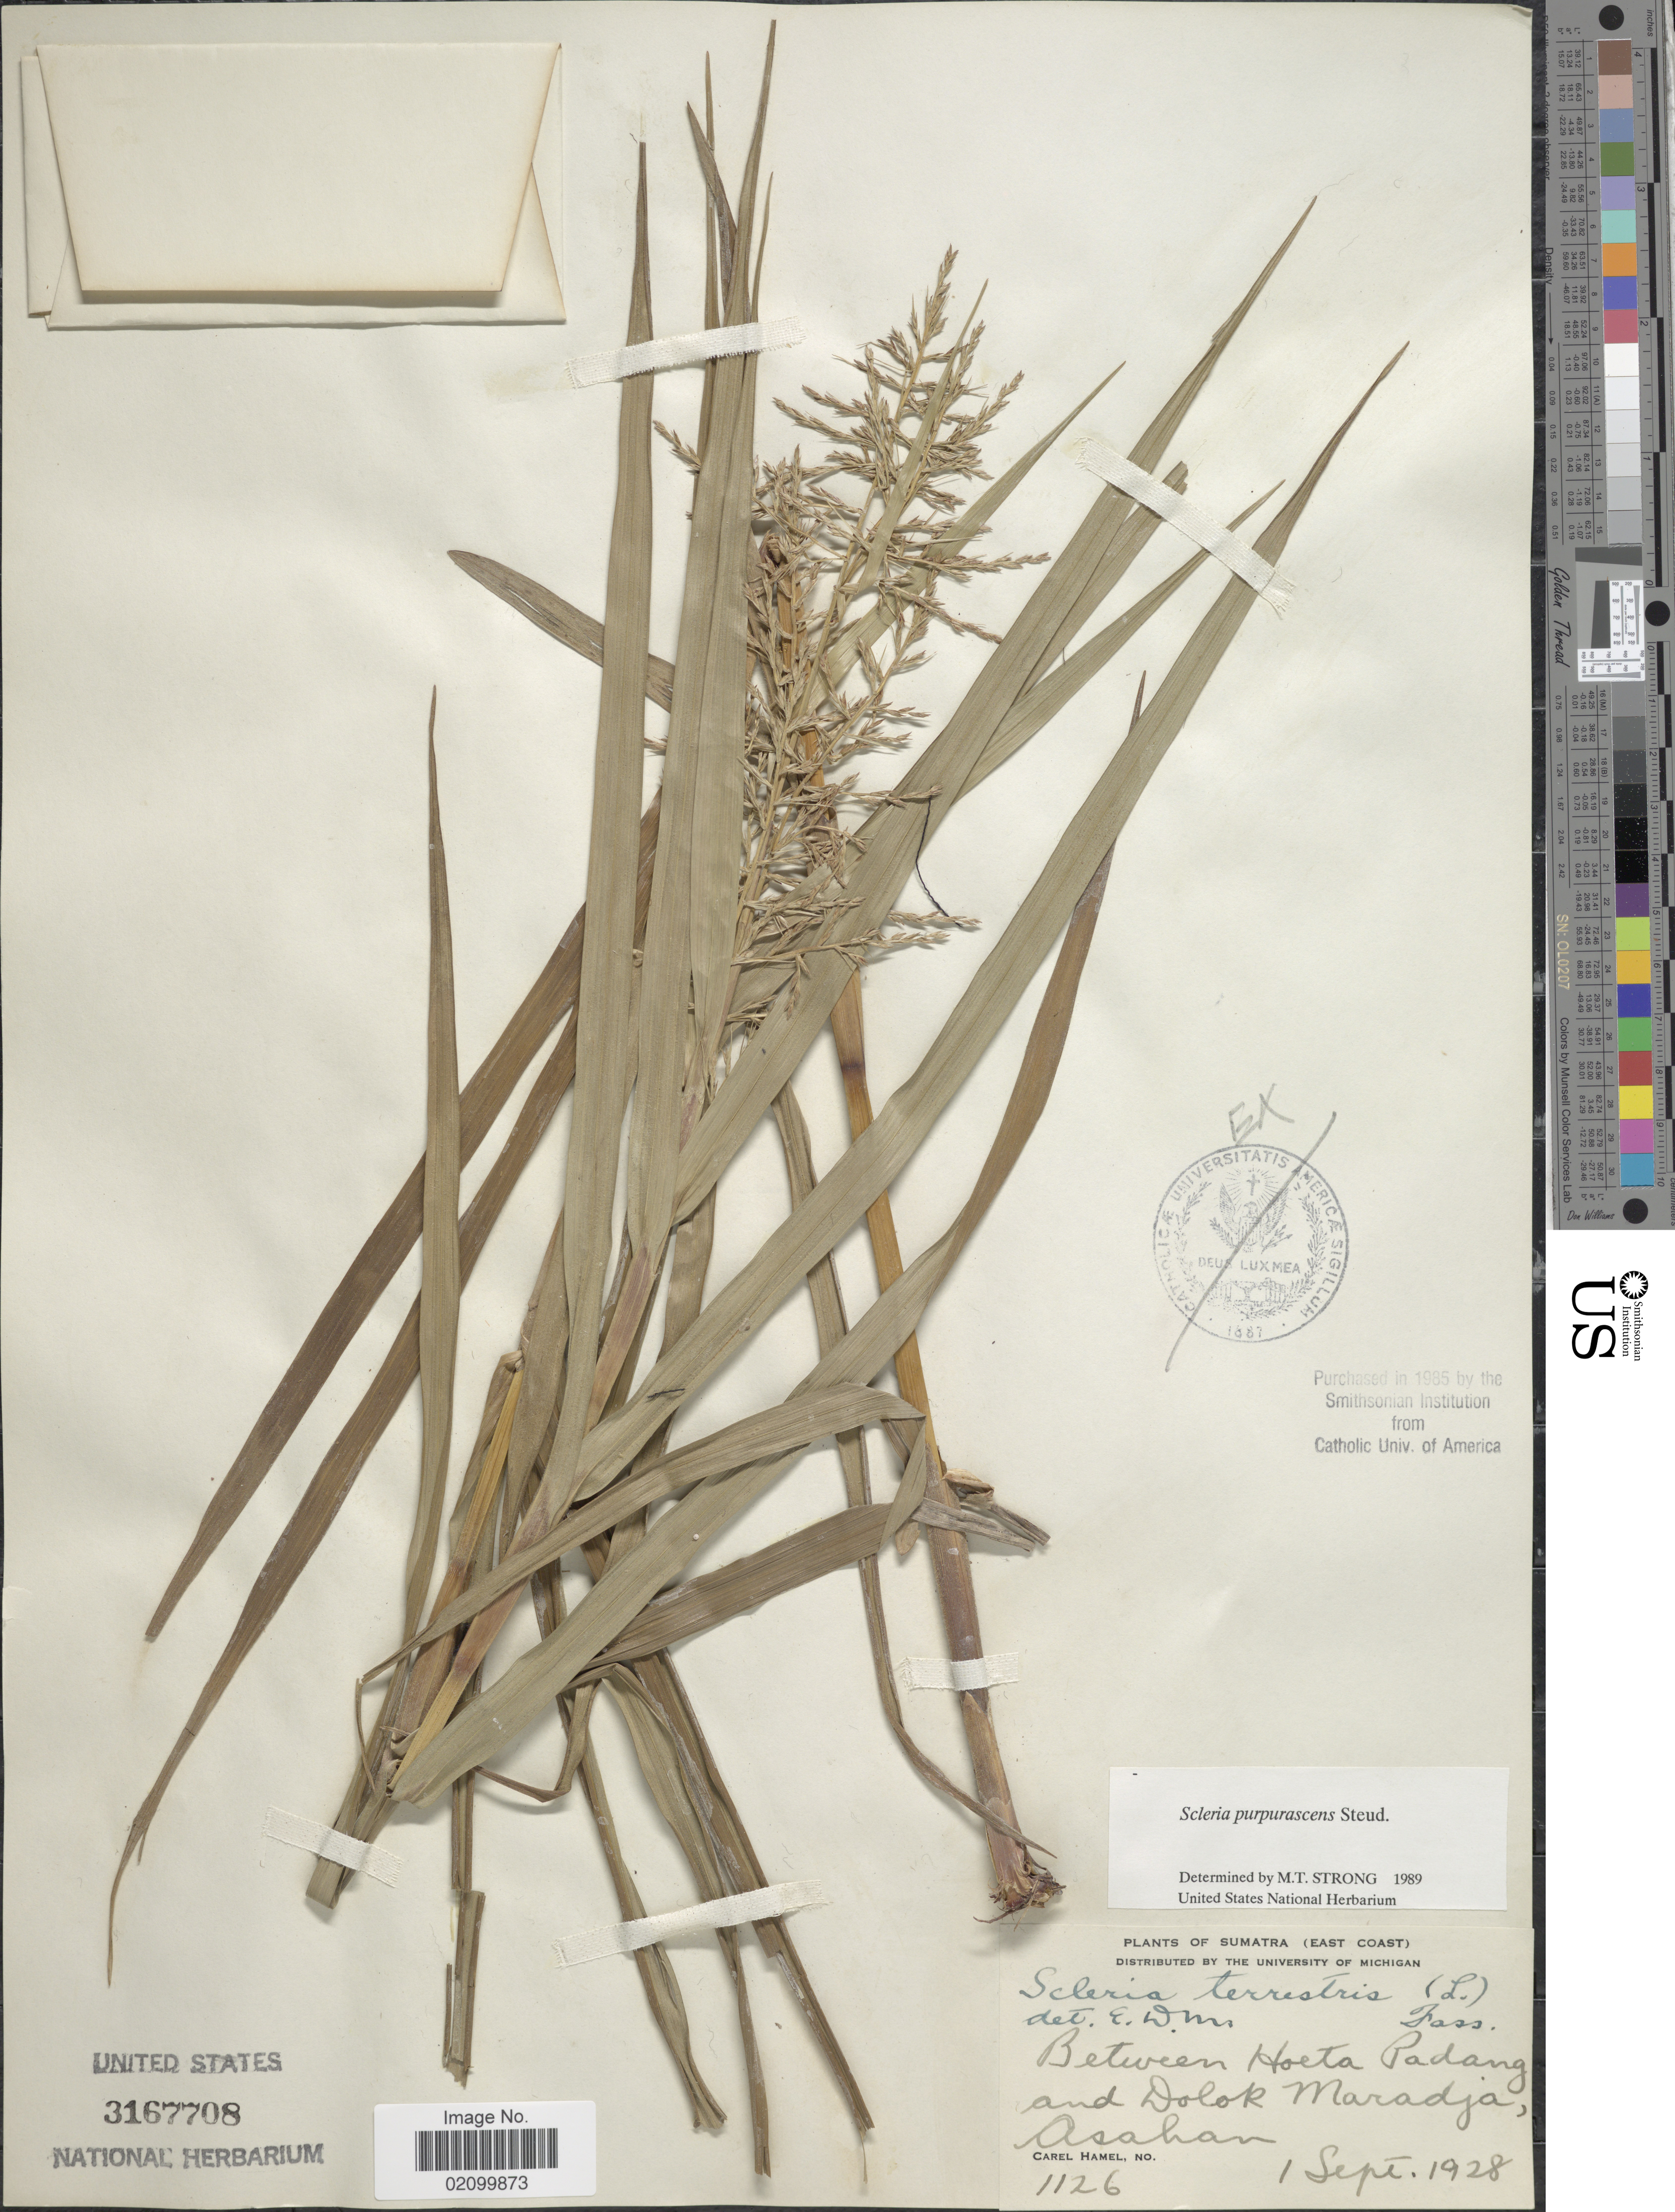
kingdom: Plantae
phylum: Tracheophyta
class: Liliopsida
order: Poales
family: Cyperaceae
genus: Scleria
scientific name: Scleria purpurascens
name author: Steud.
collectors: C. Hamel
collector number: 1126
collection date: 1928-09-01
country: Indonesia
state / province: Sumatra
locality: East Coast. Between Hoeta Padang and Dolok Maradja, Asahan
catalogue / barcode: US 3167708